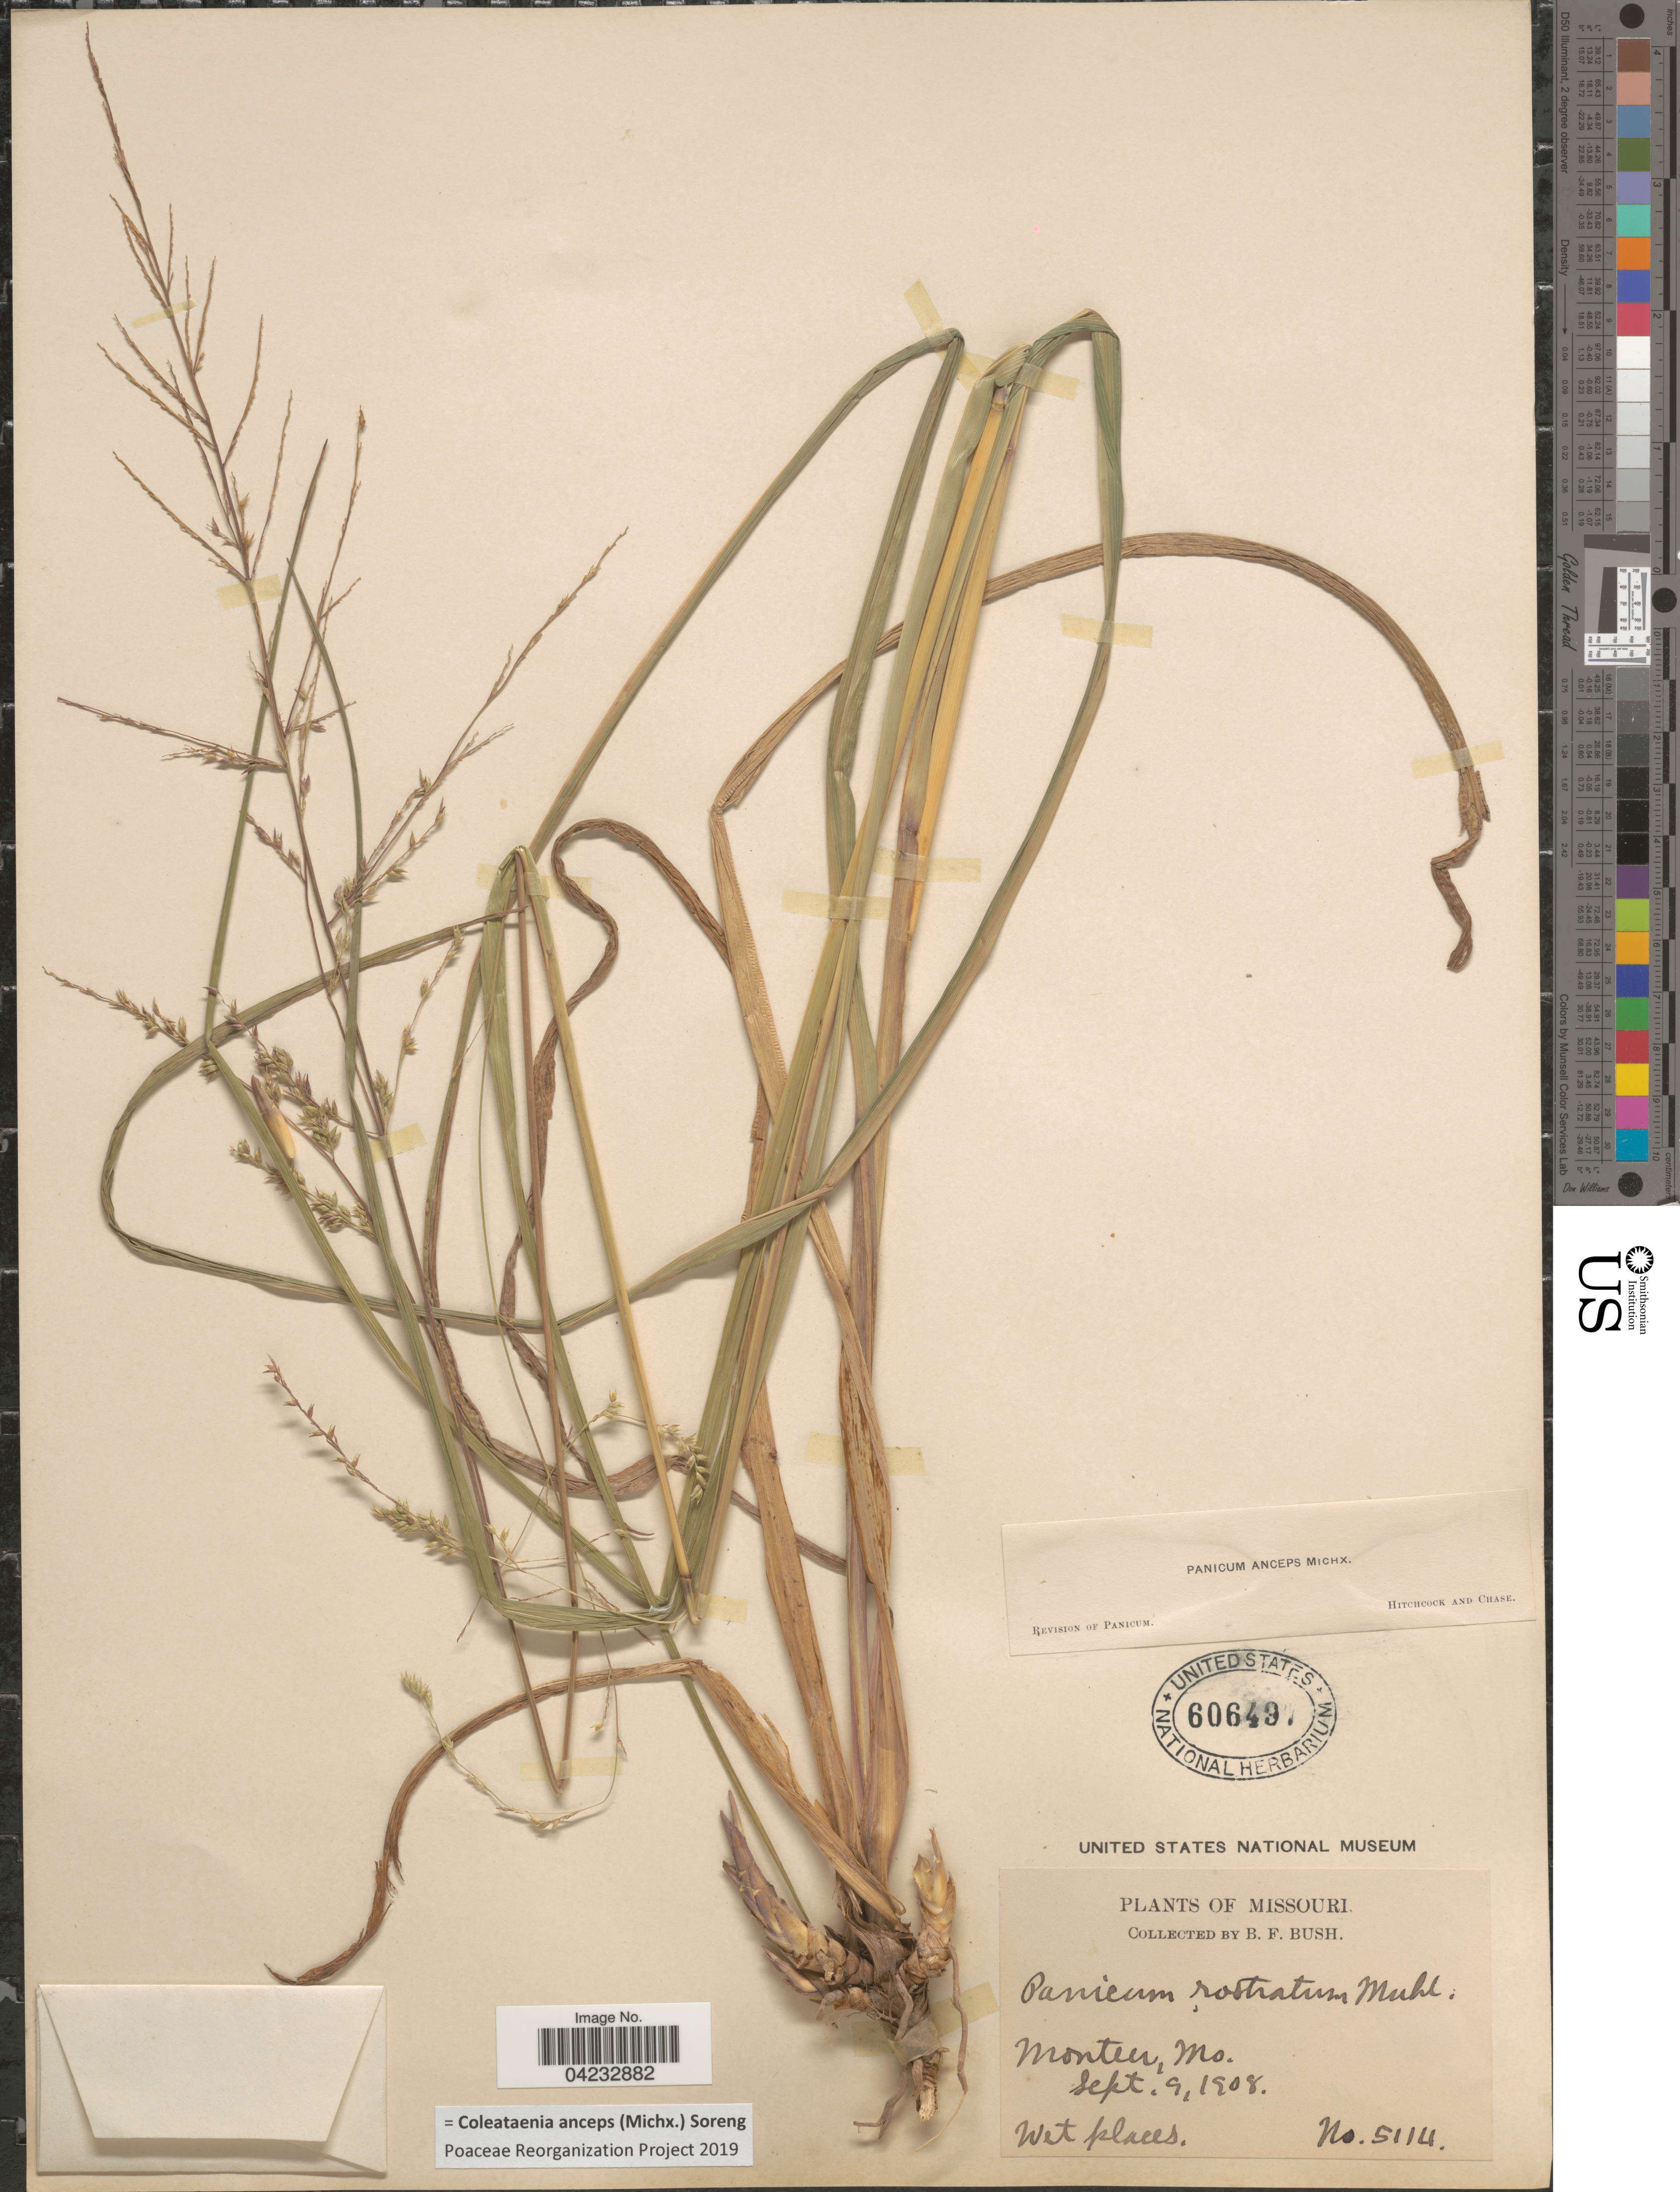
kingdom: Plantae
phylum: Tracheophyta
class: Liliopsida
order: Poales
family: Poaceae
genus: Coleataenia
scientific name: Coleataenia anceps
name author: (Michx.) Soreng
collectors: B. F. Bush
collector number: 5114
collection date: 1908-09-09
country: United States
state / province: Missouri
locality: Monteer.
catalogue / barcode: US 606497